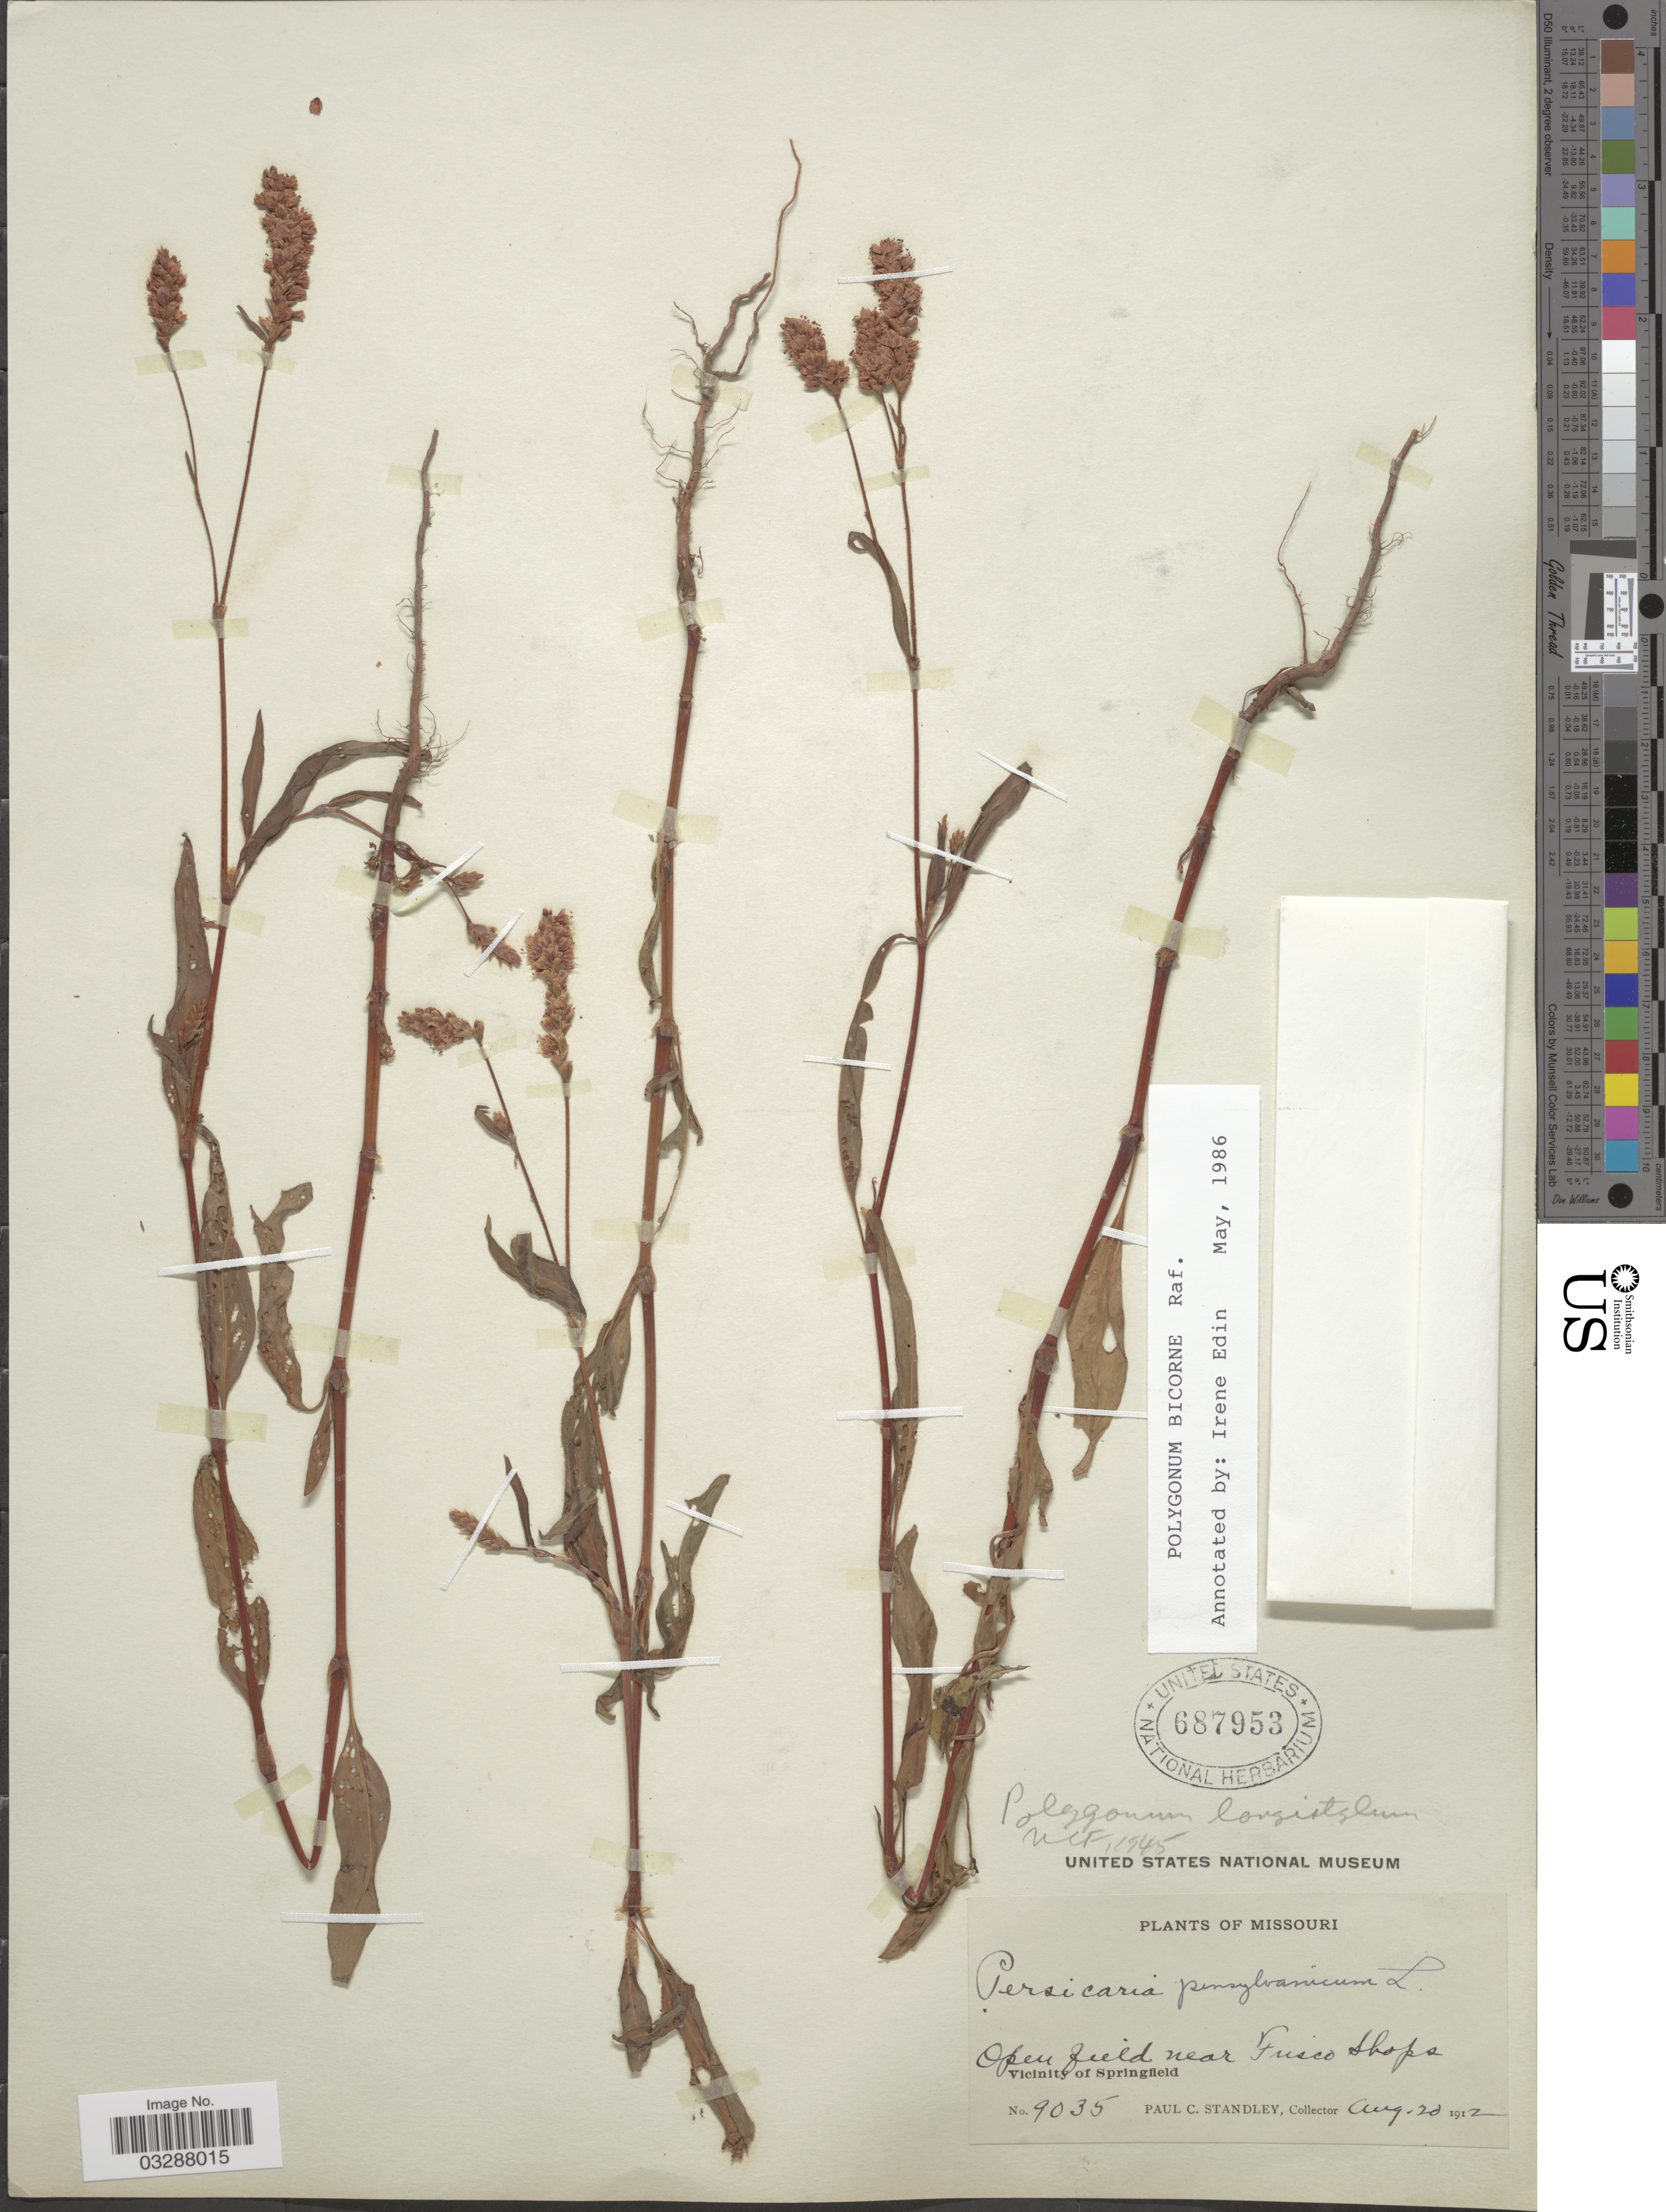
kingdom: Plantae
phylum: Tracheophyta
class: Magnoliopsida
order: Caryophyllales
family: Polygonaceae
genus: Persicaria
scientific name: Persicaria bicornis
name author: (Raf.) Nieuwl.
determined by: Atha, D. E.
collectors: P. C. Standley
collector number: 9035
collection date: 1912-08-20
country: United States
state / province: Missouri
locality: Open field near Frisco Shops, Vicinity of Springfield.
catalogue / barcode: US 687953